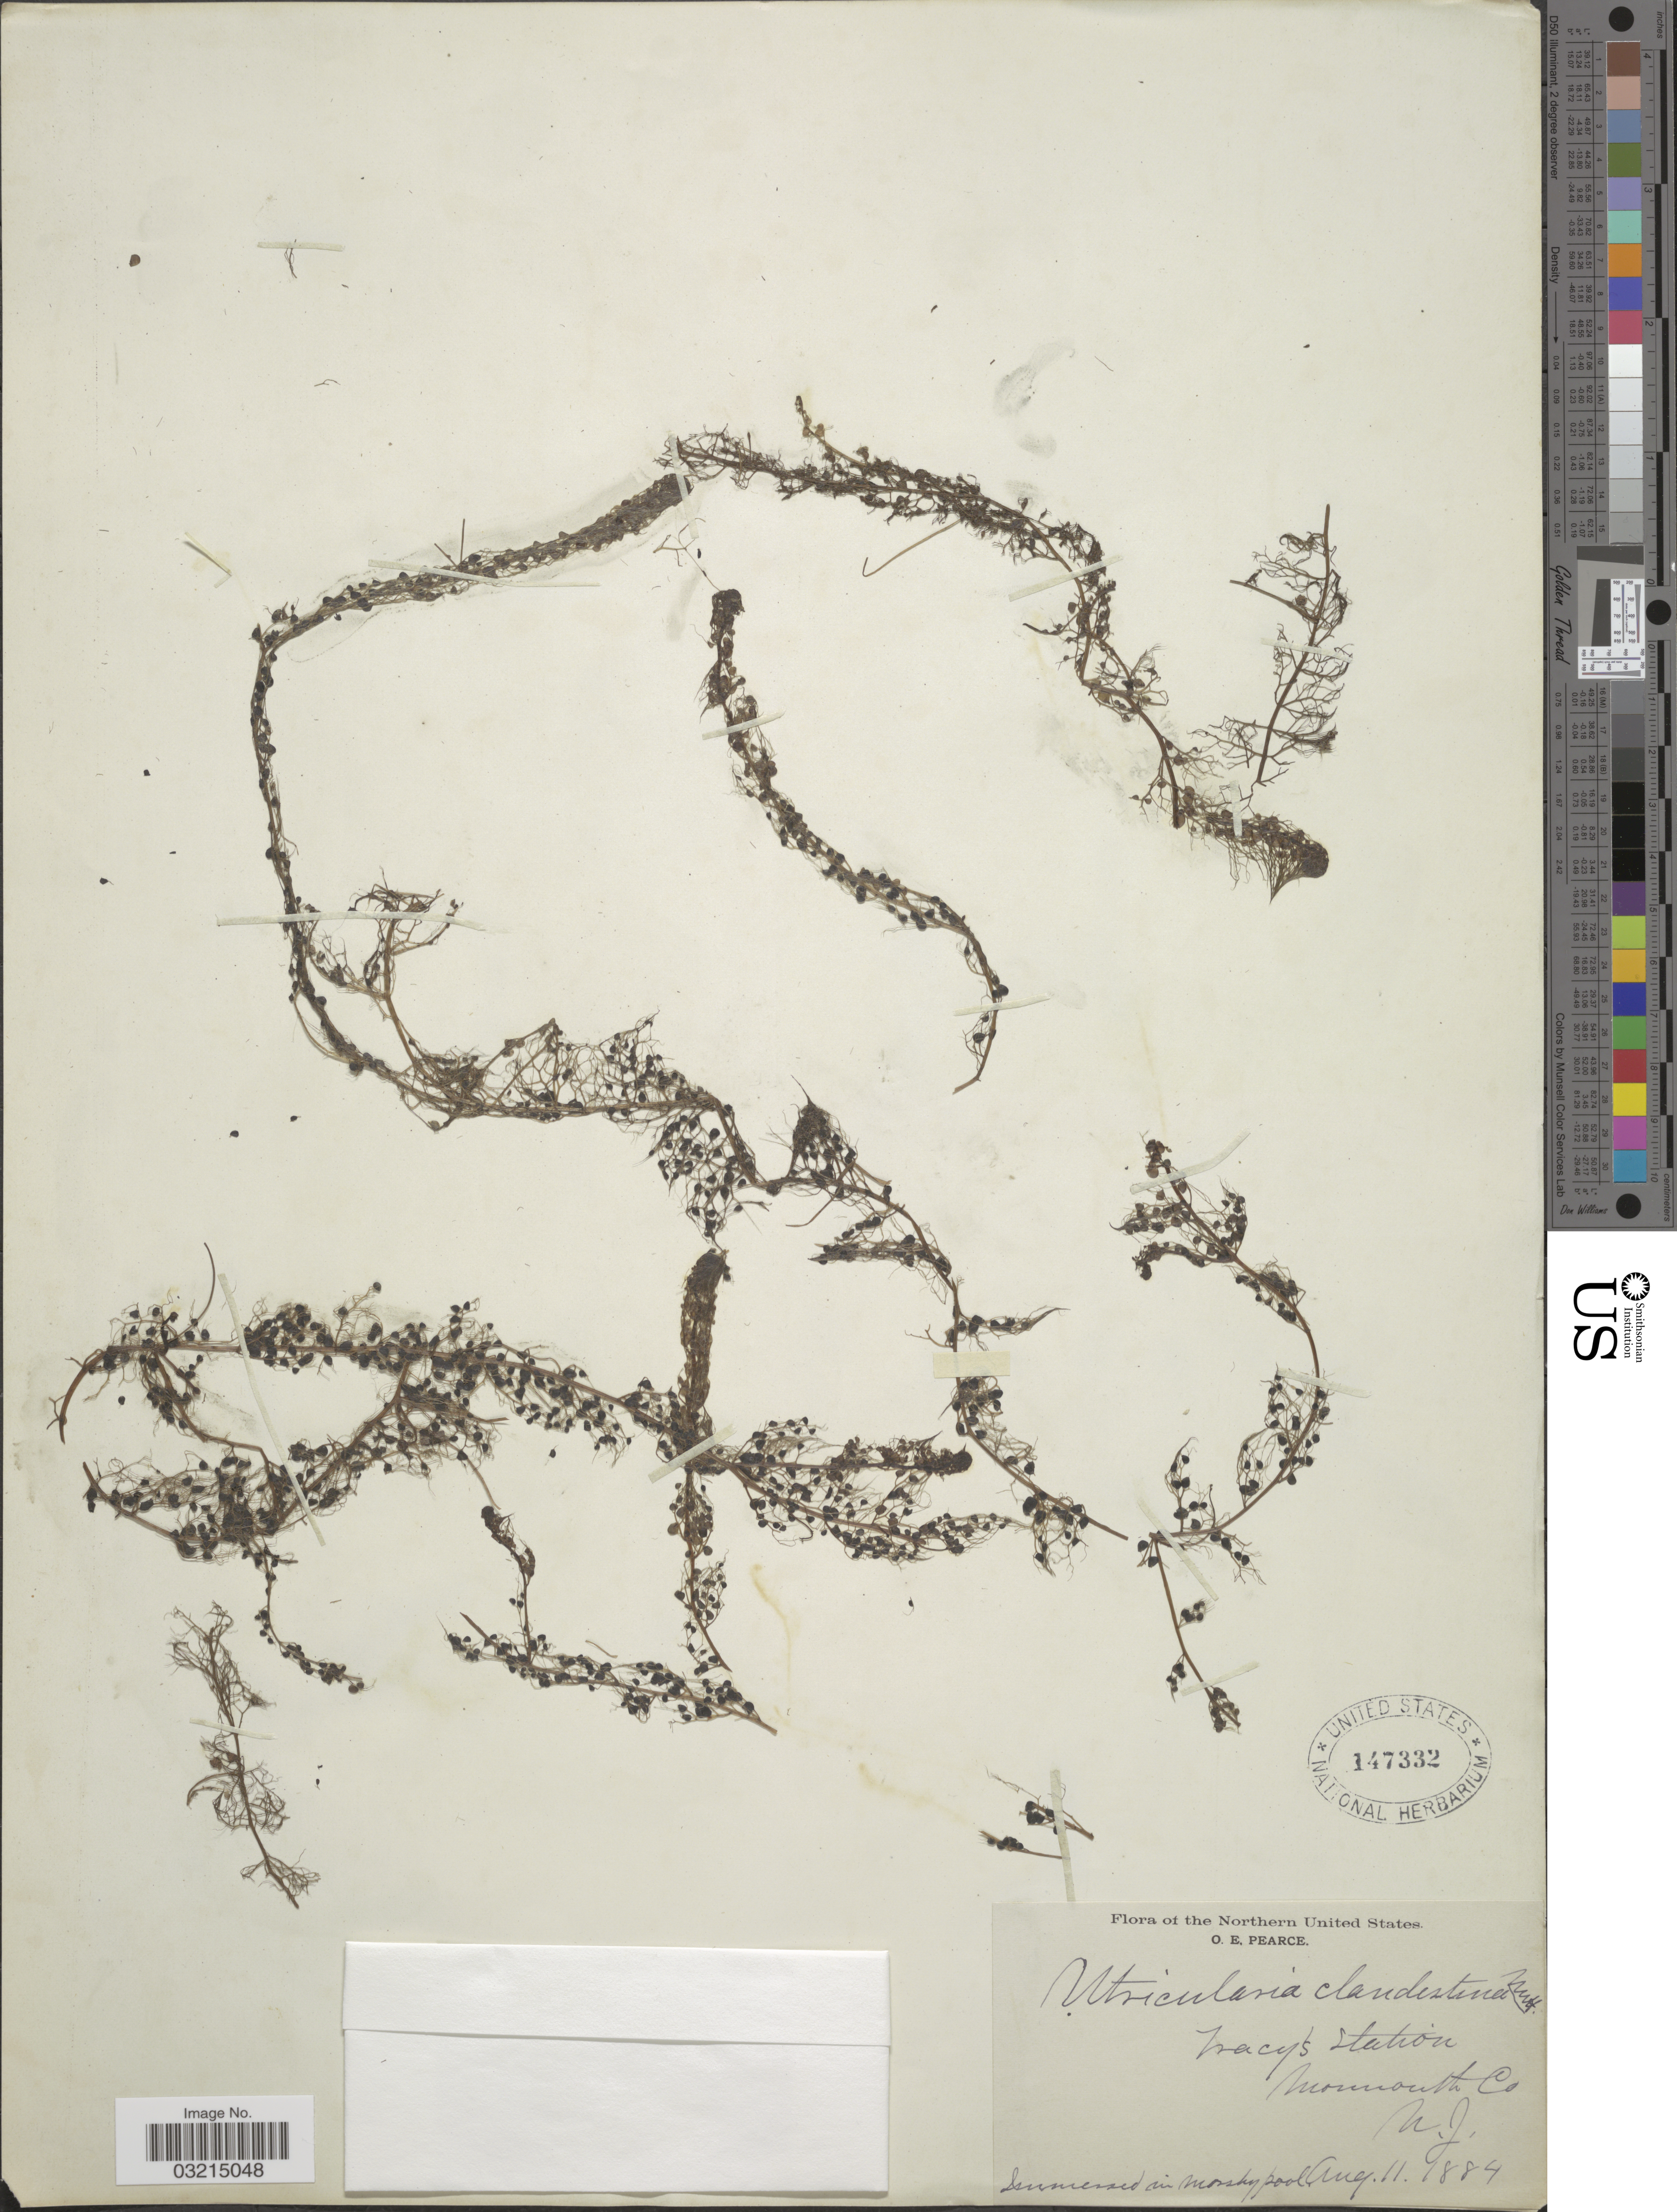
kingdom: Plantae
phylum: Tracheophyta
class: Magnoliopsida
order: Lamiales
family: Lentibulariaceae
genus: Utricularia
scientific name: Utricularia geminiscapa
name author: Benj.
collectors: O. E. Pearce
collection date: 1884-08-11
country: United States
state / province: New Jersey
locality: Northern United States. Tracy's Station. Monmouth County.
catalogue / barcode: US 147332